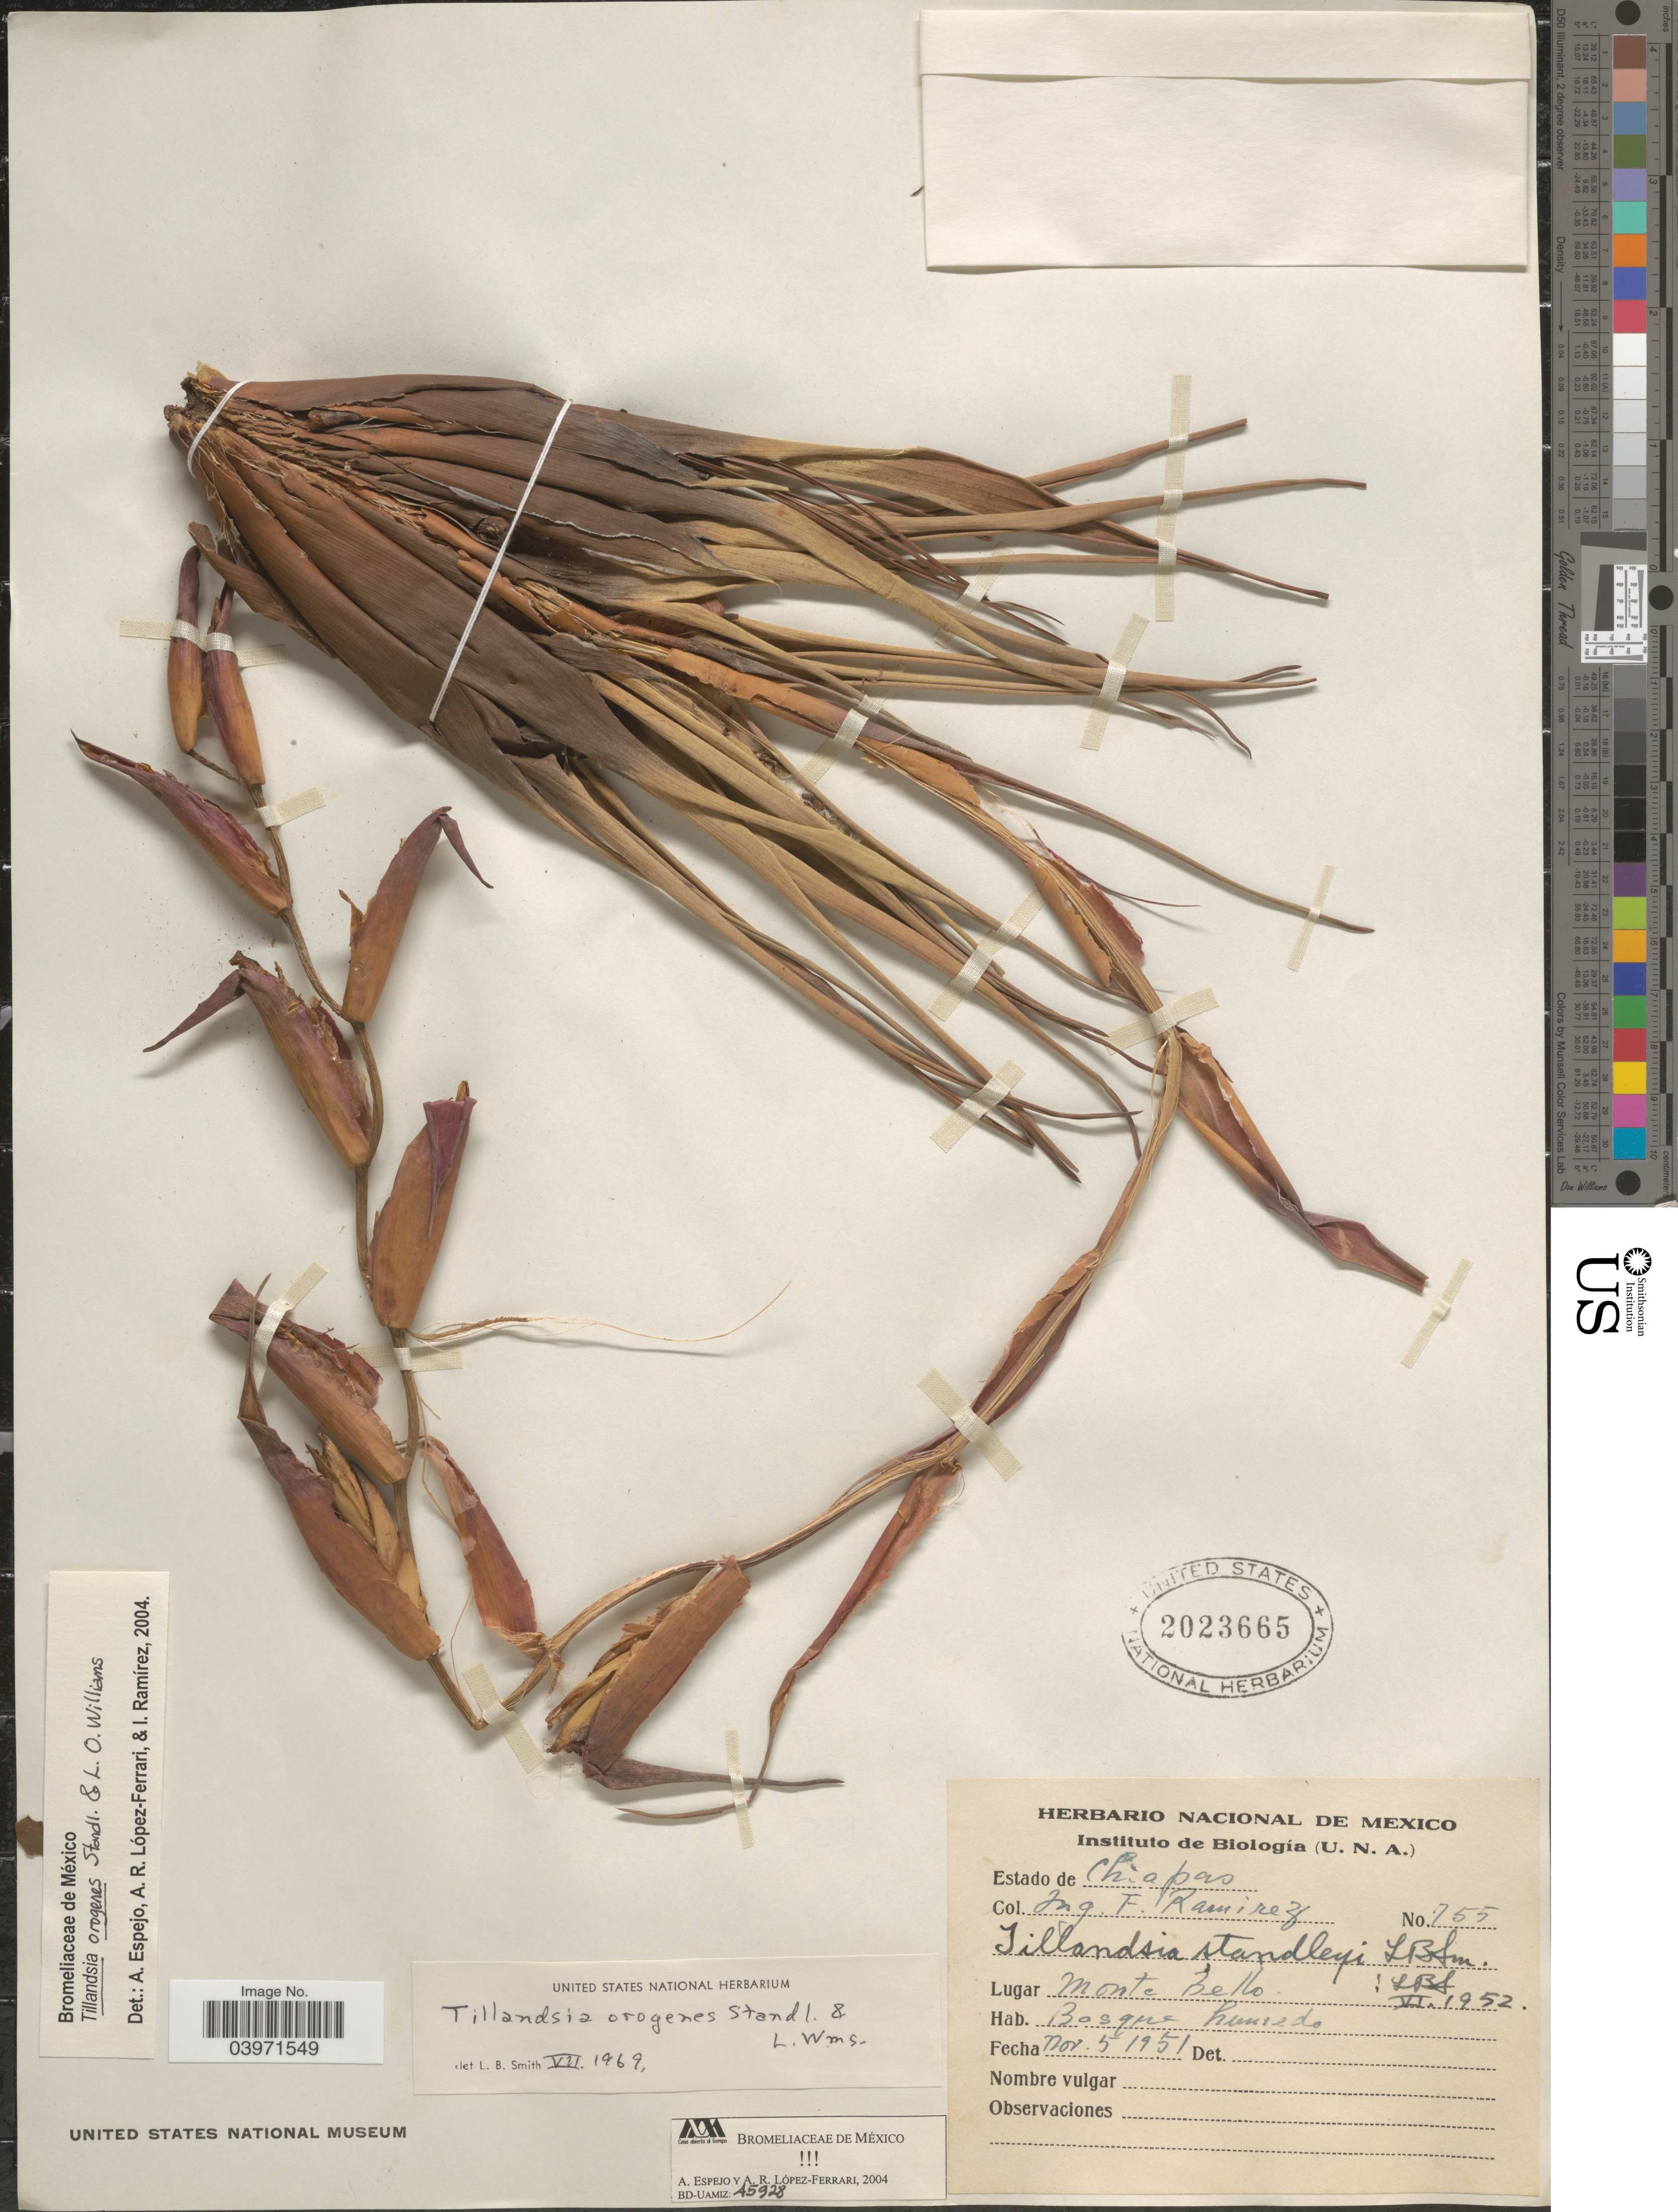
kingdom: Plantae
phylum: Tracheophyta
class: Liliopsida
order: Poales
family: Bromeliaceae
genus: Tillandsia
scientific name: Tillandsia orogenes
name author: Standl. & L.O. Williams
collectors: I. Ramírez M.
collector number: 155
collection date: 1951-11-05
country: Mexico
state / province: Chiapas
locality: Monte Bello.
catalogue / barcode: US 2023665